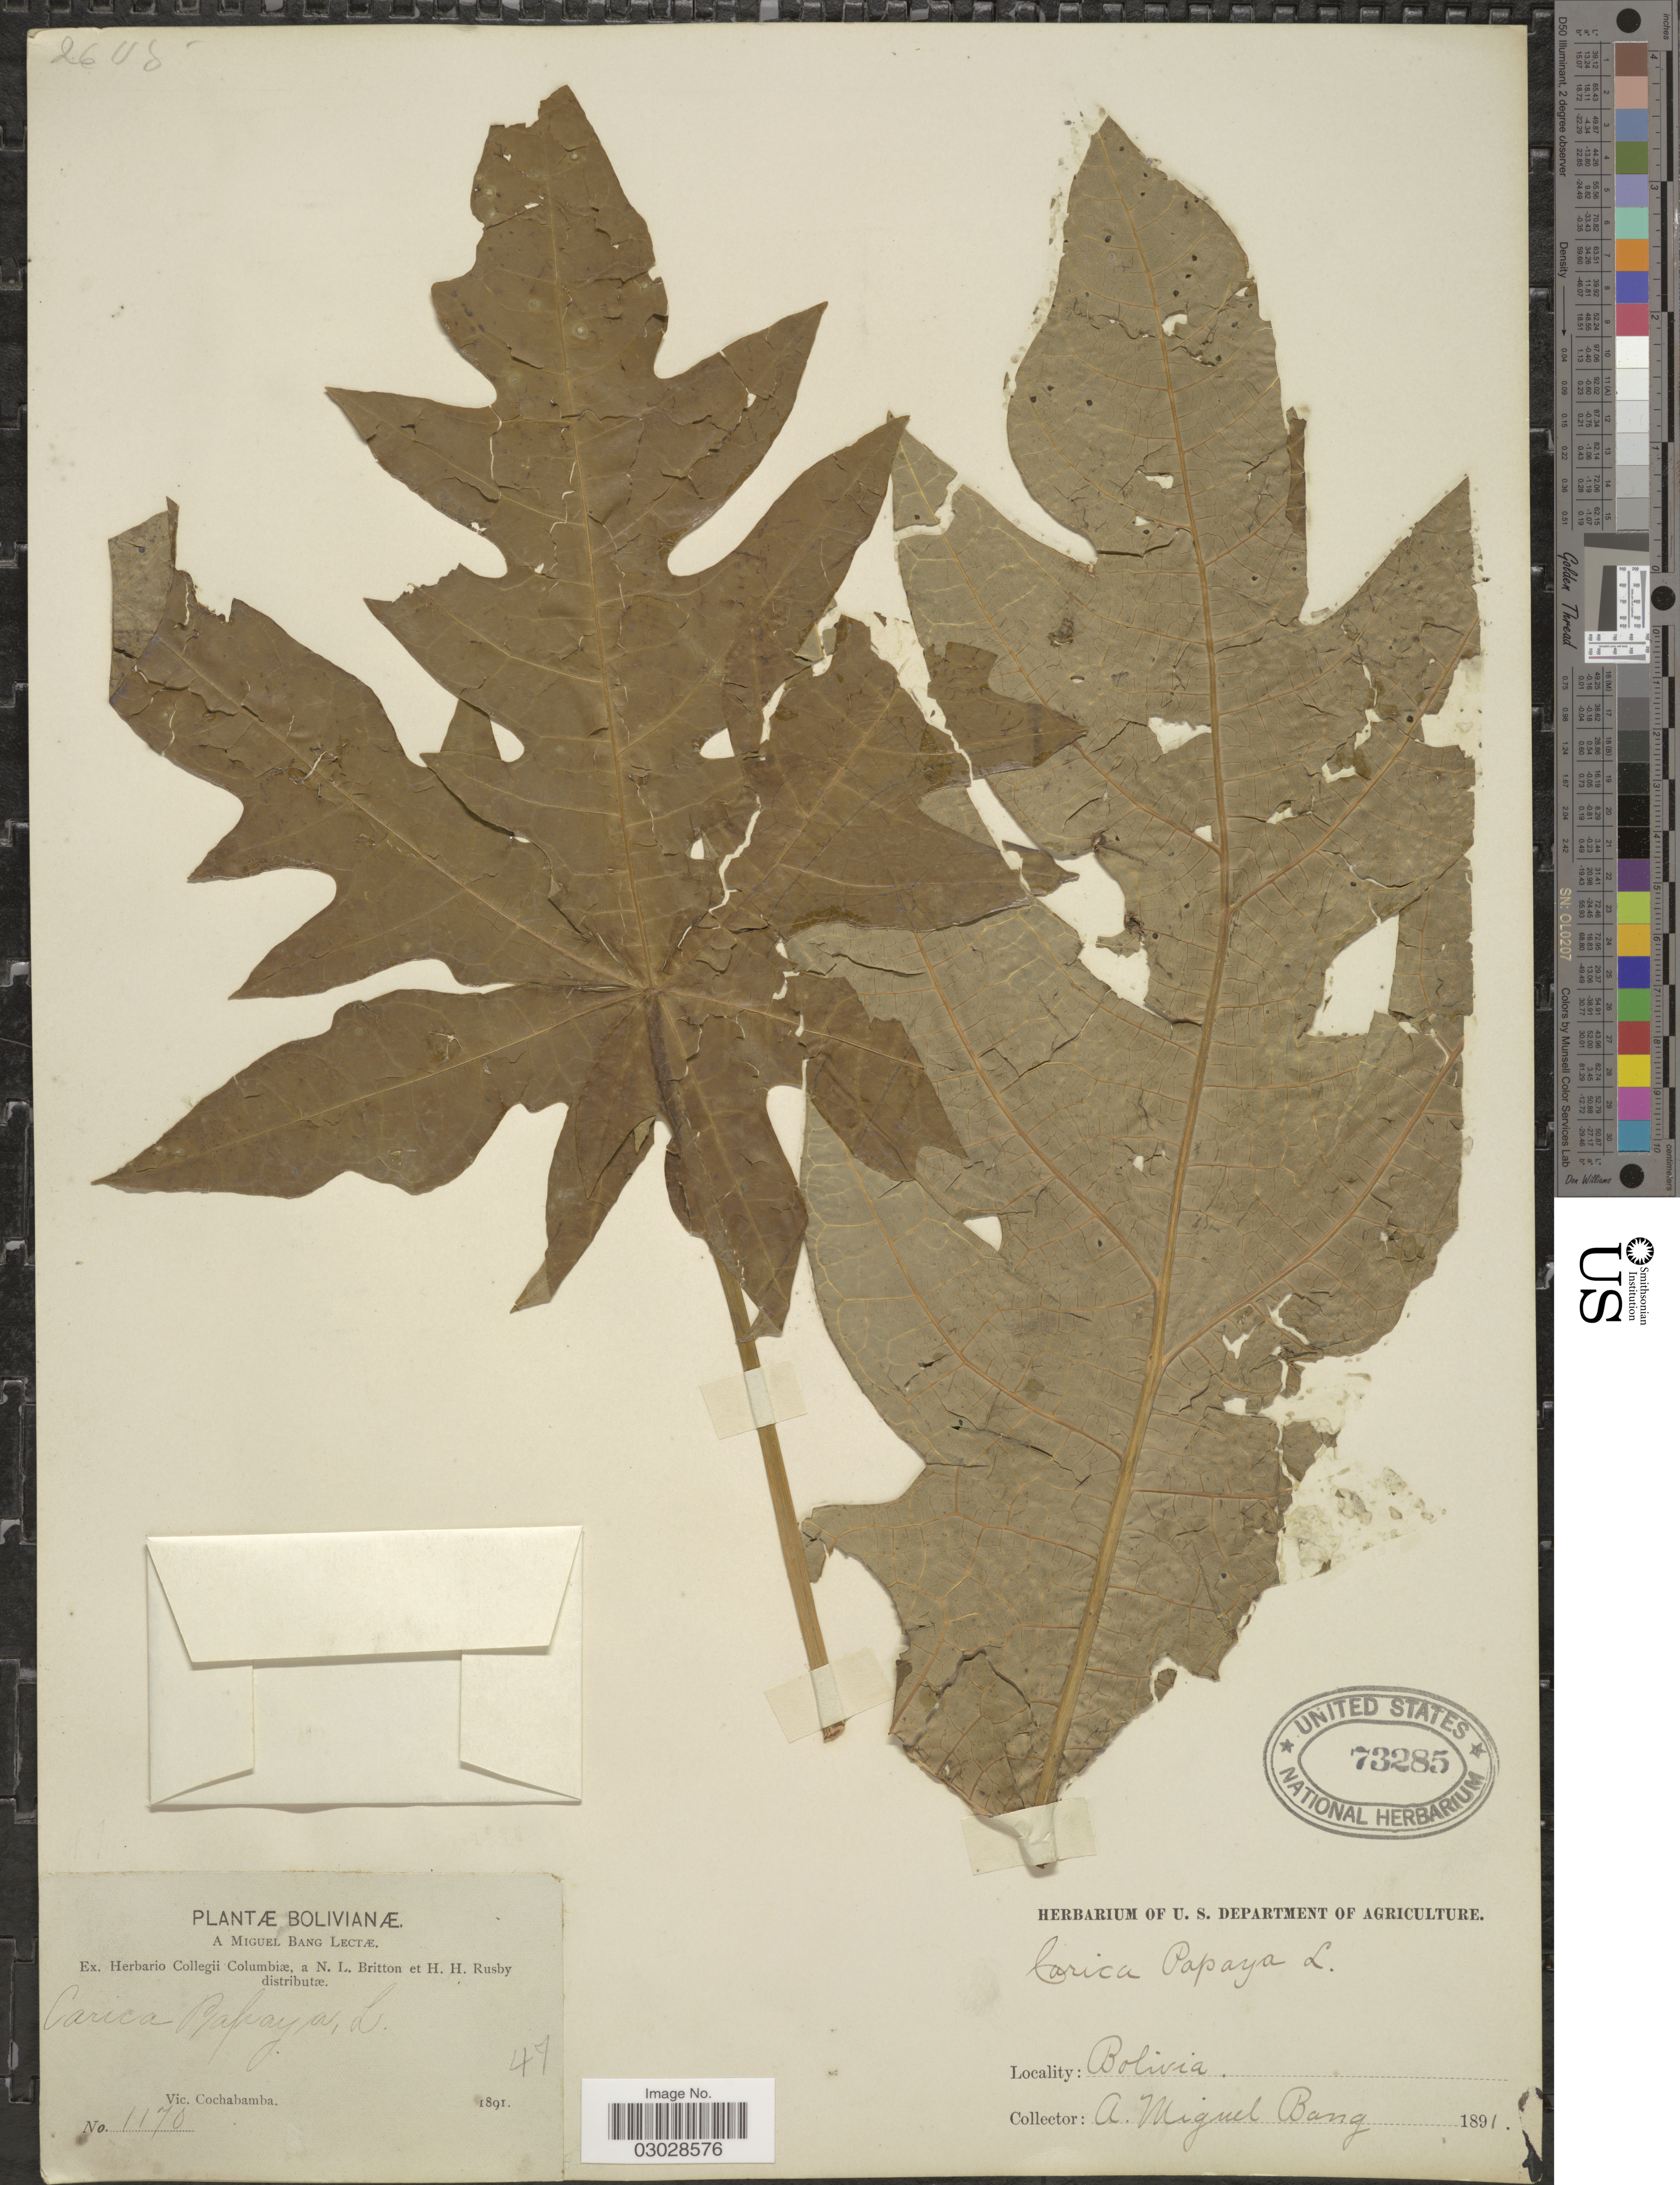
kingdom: Plantae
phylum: Tracheophyta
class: Magnoliopsida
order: Brassicales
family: Caricaceae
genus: Carica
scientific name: Carica papaya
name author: L.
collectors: M. Bang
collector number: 1170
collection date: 1891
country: Bolivia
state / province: Cochabamba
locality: Vic. Cochabamba.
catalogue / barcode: US 73285